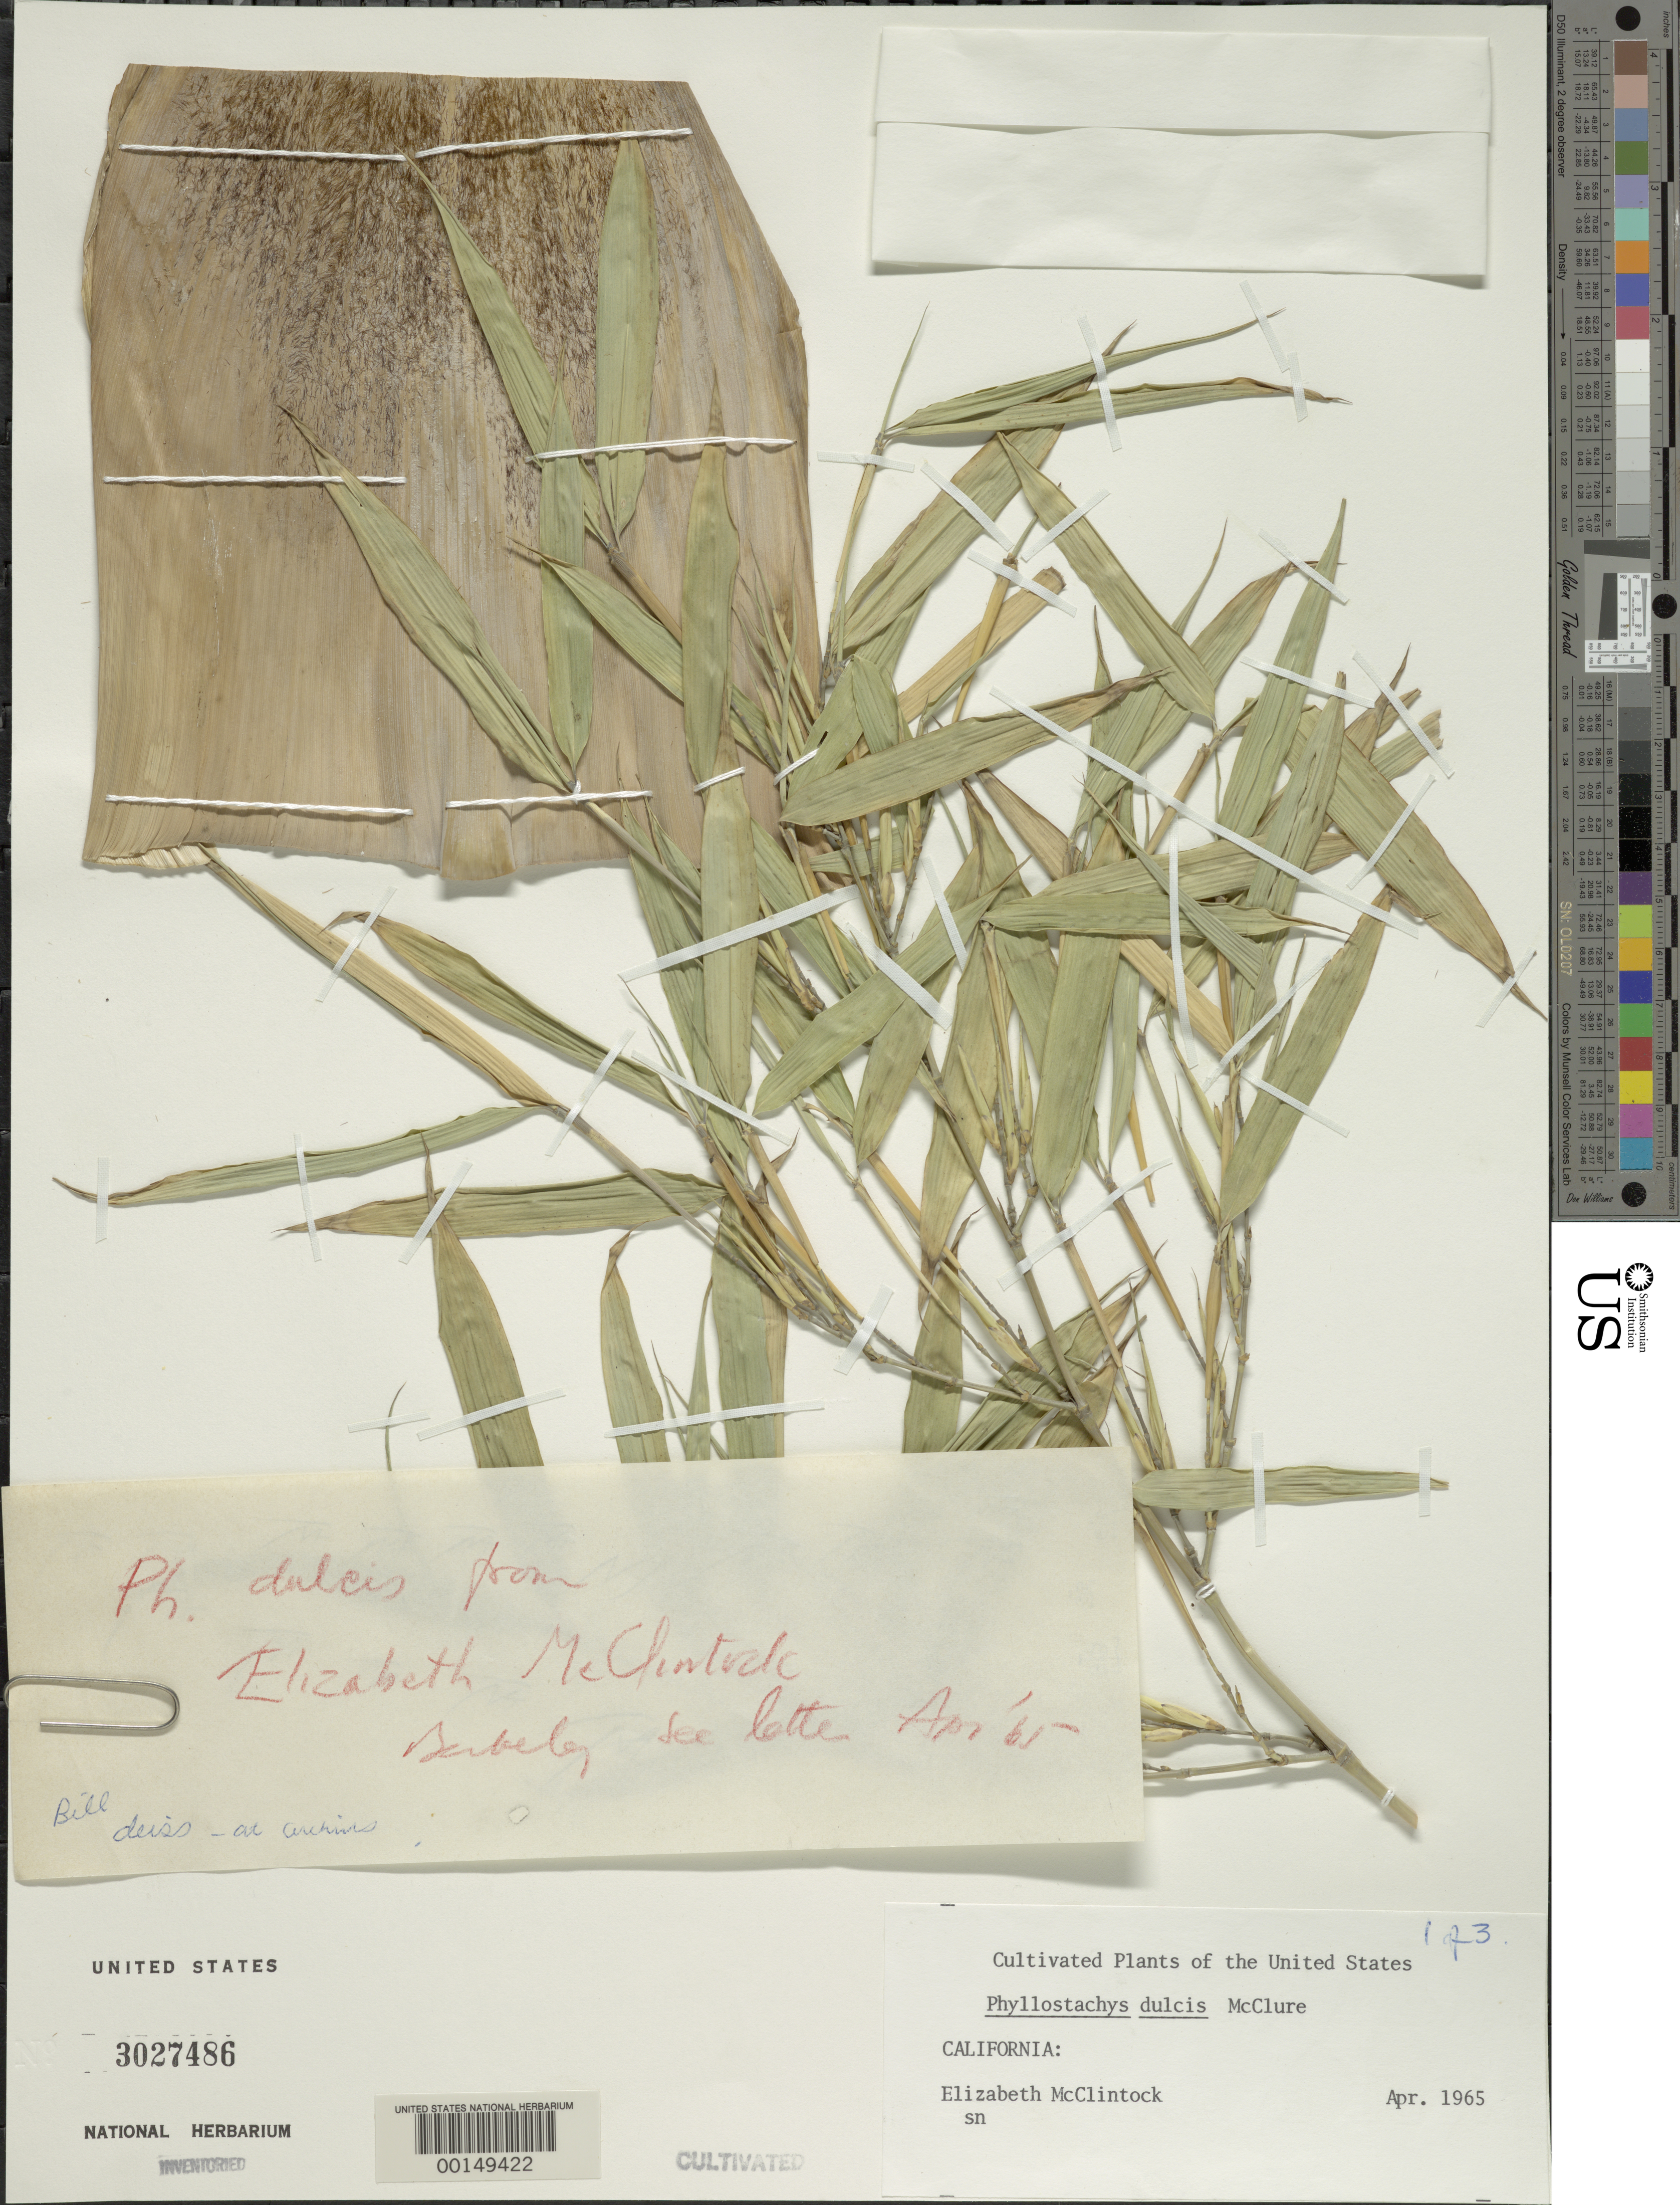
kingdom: Plantae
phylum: Tracheophyta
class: Liliopsida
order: Poales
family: Poaceae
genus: Phyllostachys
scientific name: Phyllostachys dulcis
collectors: E. McClintock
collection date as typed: Apr 1965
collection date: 1965-04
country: United States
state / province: California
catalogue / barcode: US 3027486